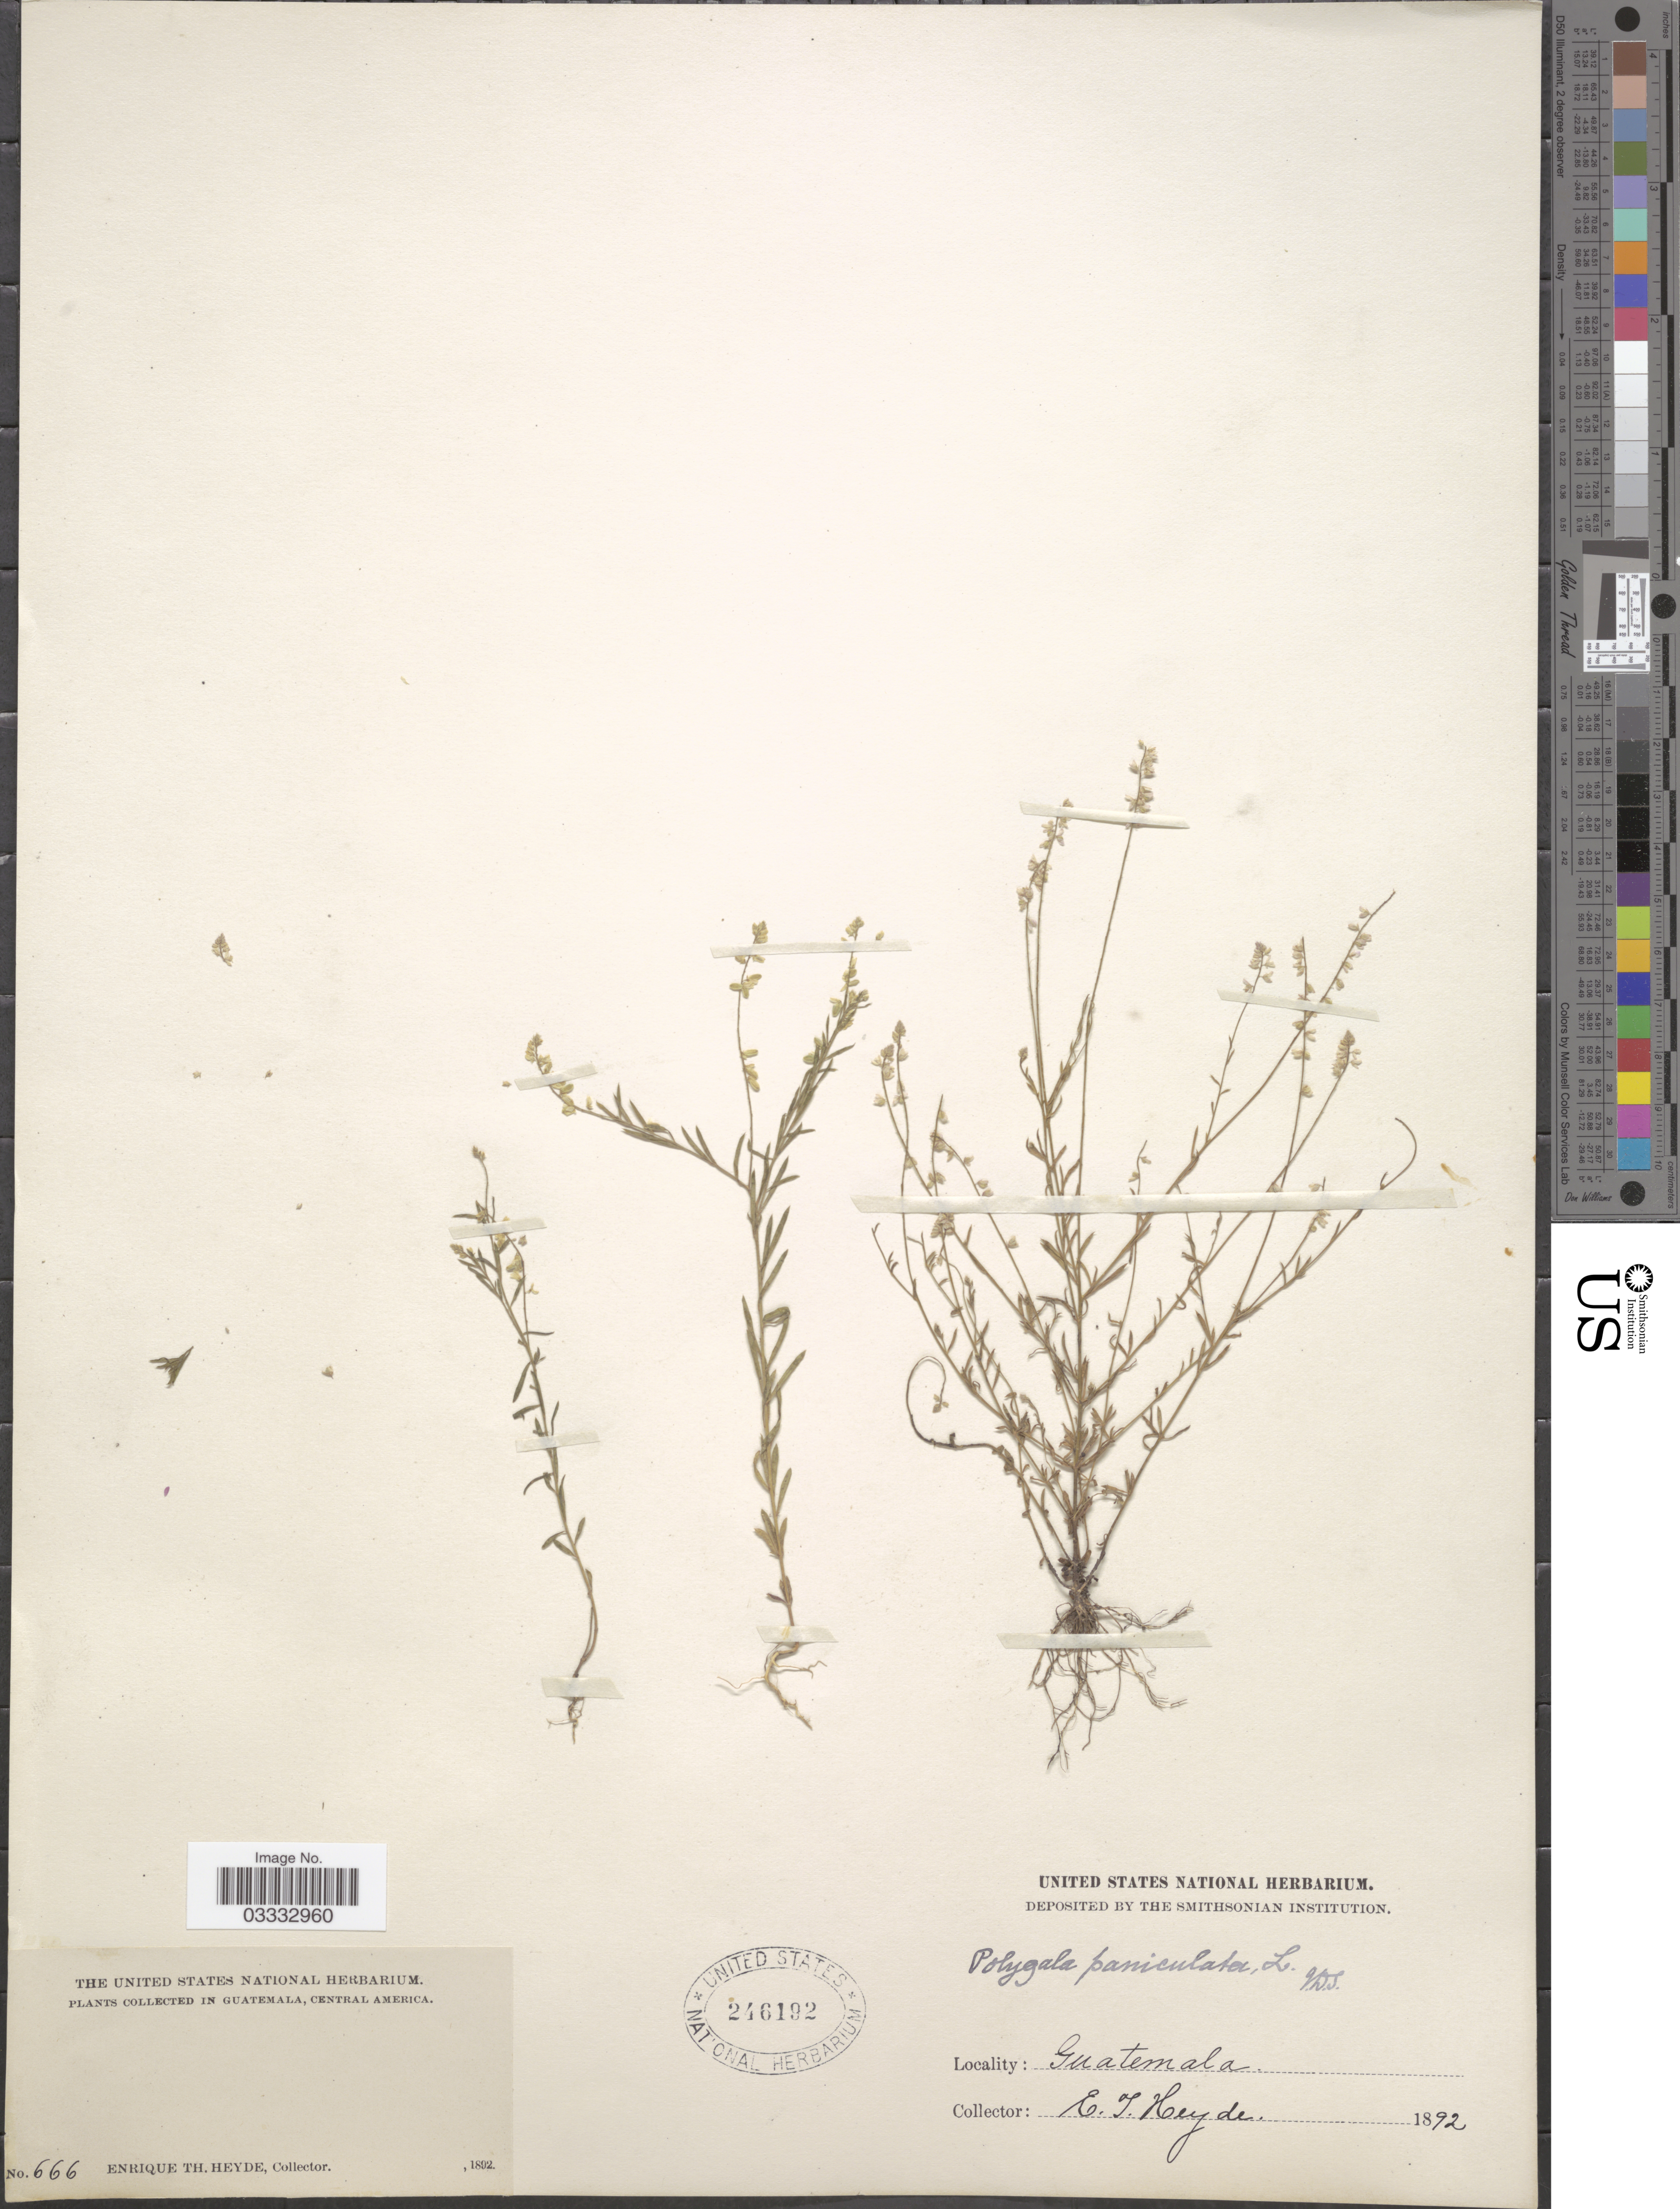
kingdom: Plantae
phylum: Tracheophyta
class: Magnoliopsida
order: Fabales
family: Polygalaceae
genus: Polygala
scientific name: Polygala paniculata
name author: L.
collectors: E. T. Heyde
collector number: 666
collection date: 1892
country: Guatemala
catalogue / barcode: US 246192